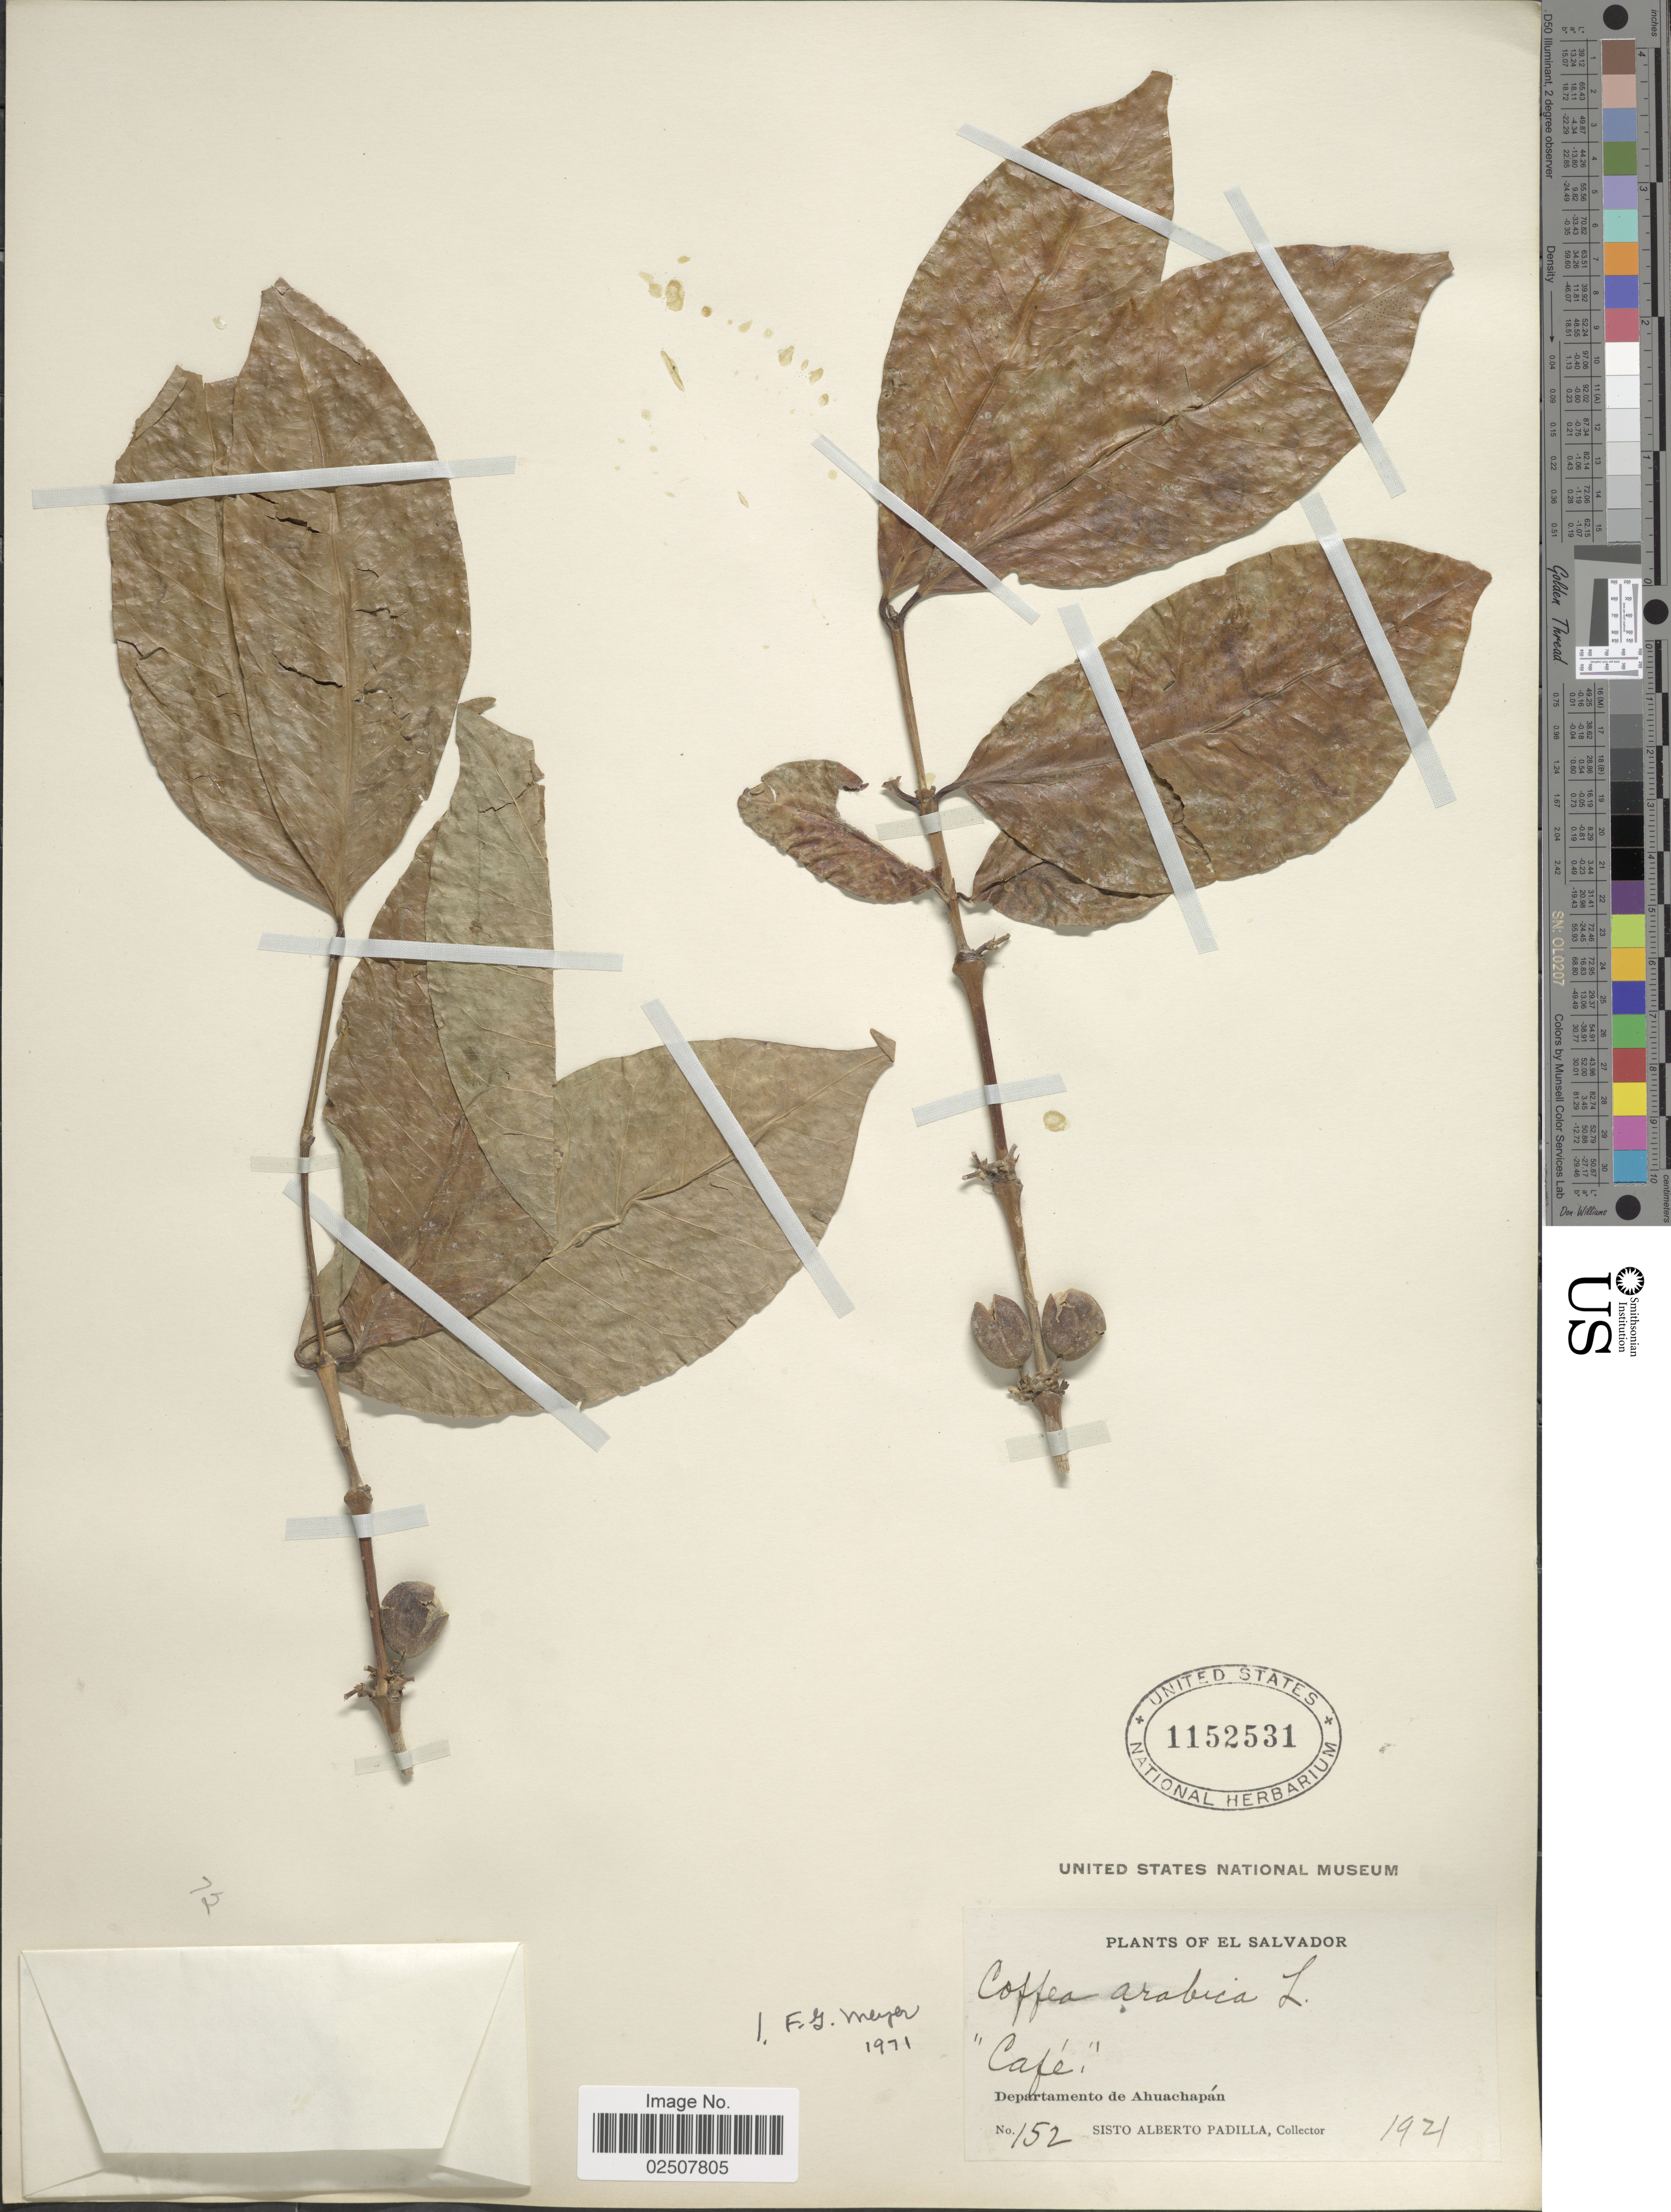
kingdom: Plantae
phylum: Tracheophyta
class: Magnoliopsida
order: Gentianales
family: Rubiaceae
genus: Coffea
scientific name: Coffea arabica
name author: L.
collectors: S. A. Padilla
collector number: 152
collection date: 1921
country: El Salvador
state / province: Ahuachapan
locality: Departamento de Ahuachapán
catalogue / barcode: US 1152531